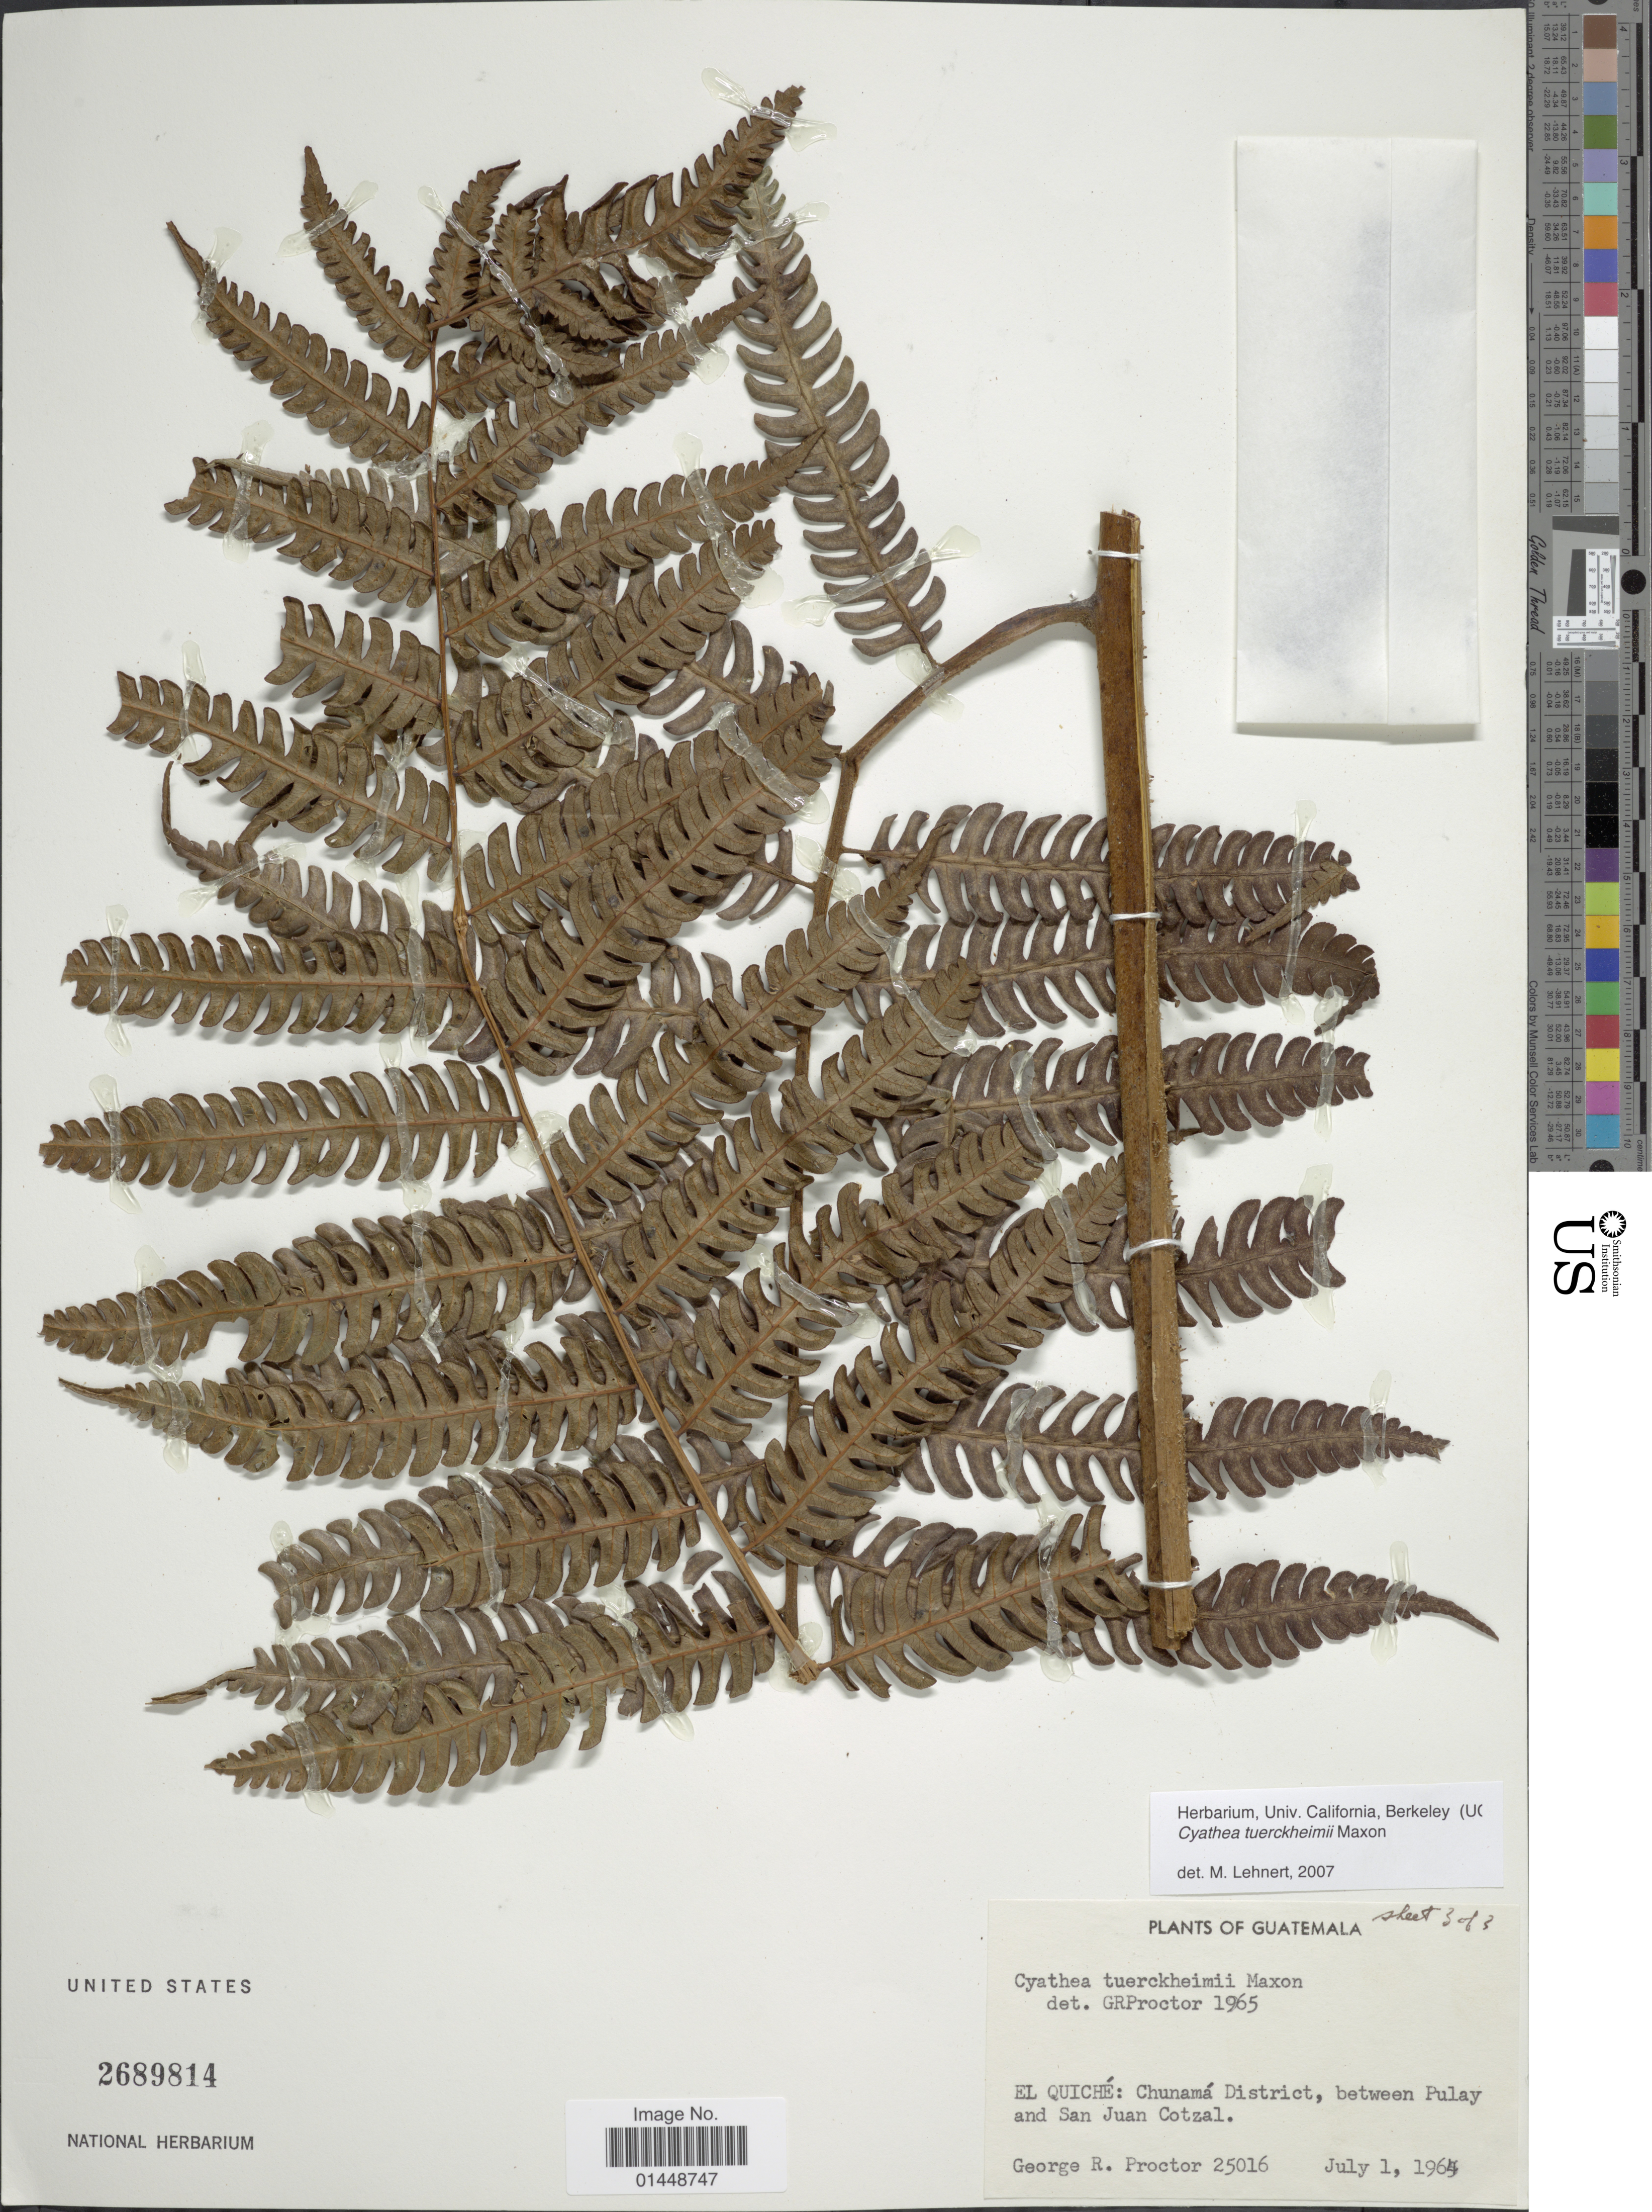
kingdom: Plantae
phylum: Tracheophyta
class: Polypodiopsida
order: Cyatheales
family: Cyatheaceae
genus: Cyathea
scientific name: Cyathea divergens var. tuerckheimii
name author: (Maxon) R.M. Tryon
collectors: G. R. Proctor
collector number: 25016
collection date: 1964-07-01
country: Guatemala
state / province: El Quiché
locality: El Quiché: Chunamá District, between Pulay and San Juan Cotzal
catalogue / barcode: US 2689814